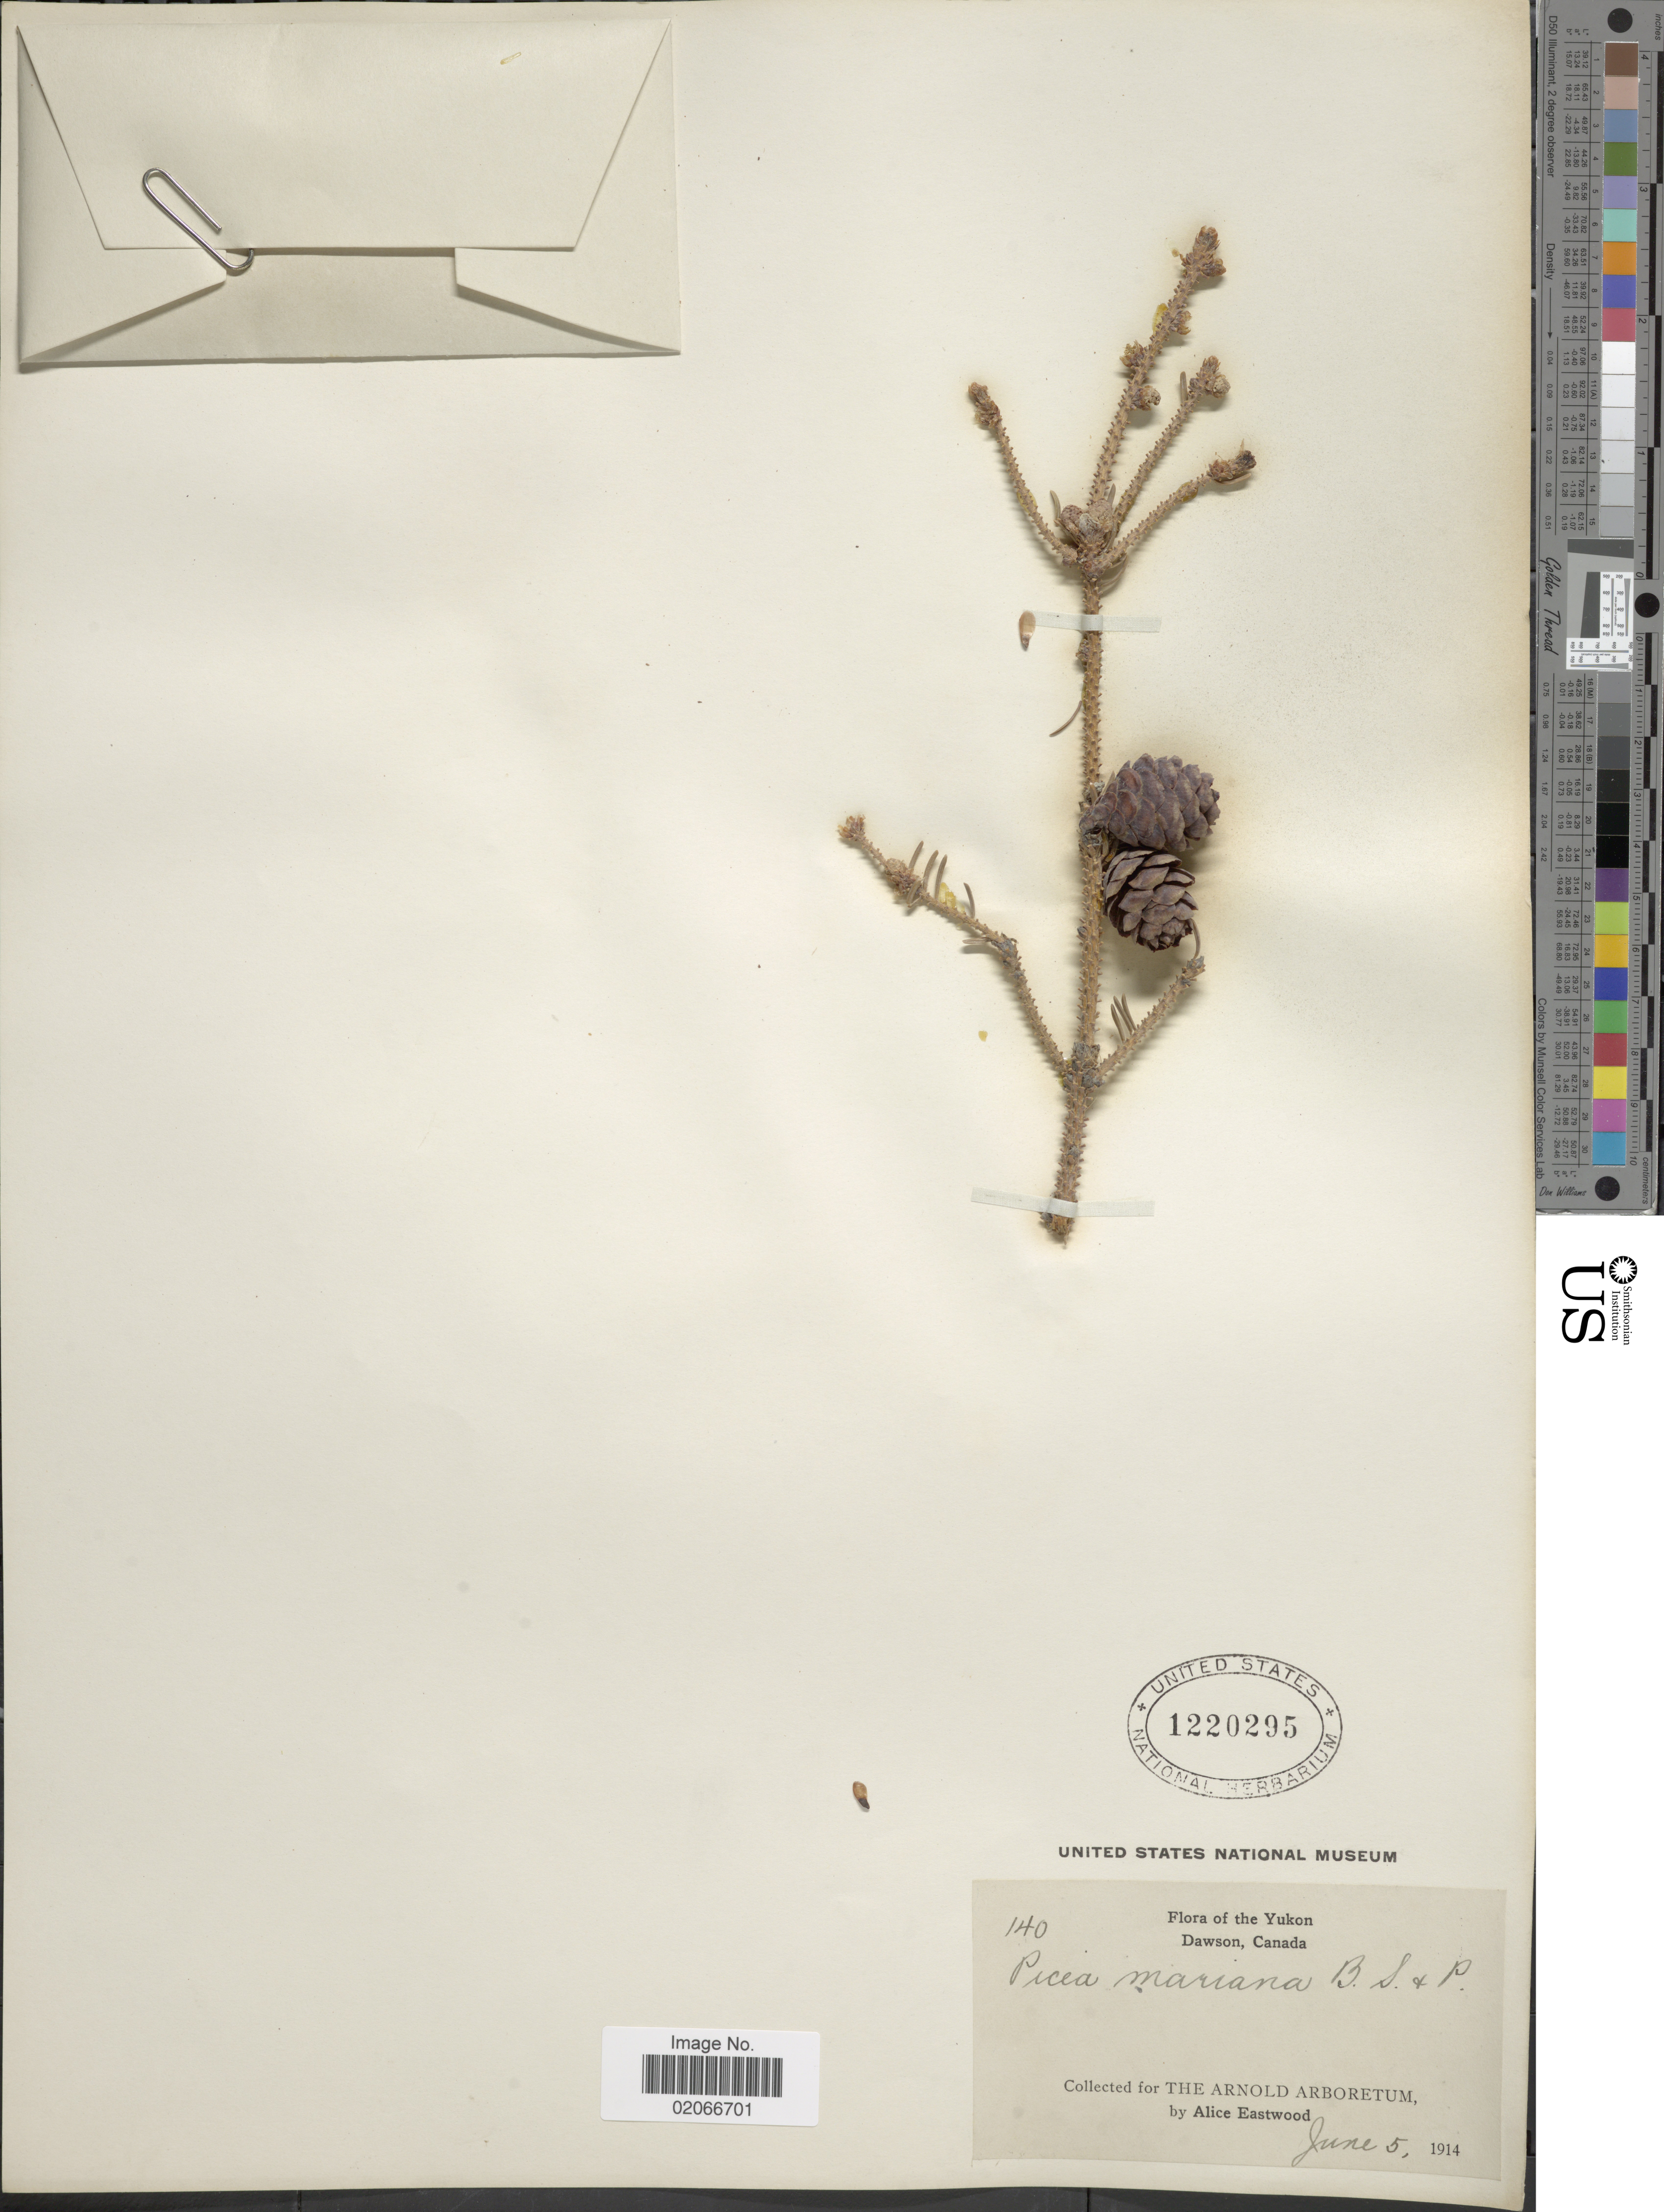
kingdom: Plantae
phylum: Tracheophyta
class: Pinopsida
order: Pinales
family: Pinaceae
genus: Picea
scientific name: Picea mariana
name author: (Mill.) Britton, Stearns & Poggenb.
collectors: A. Eastwood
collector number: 140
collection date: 1914-06-05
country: Canada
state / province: Yukon Territory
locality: Yukon, Dawson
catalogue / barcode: US 1220295